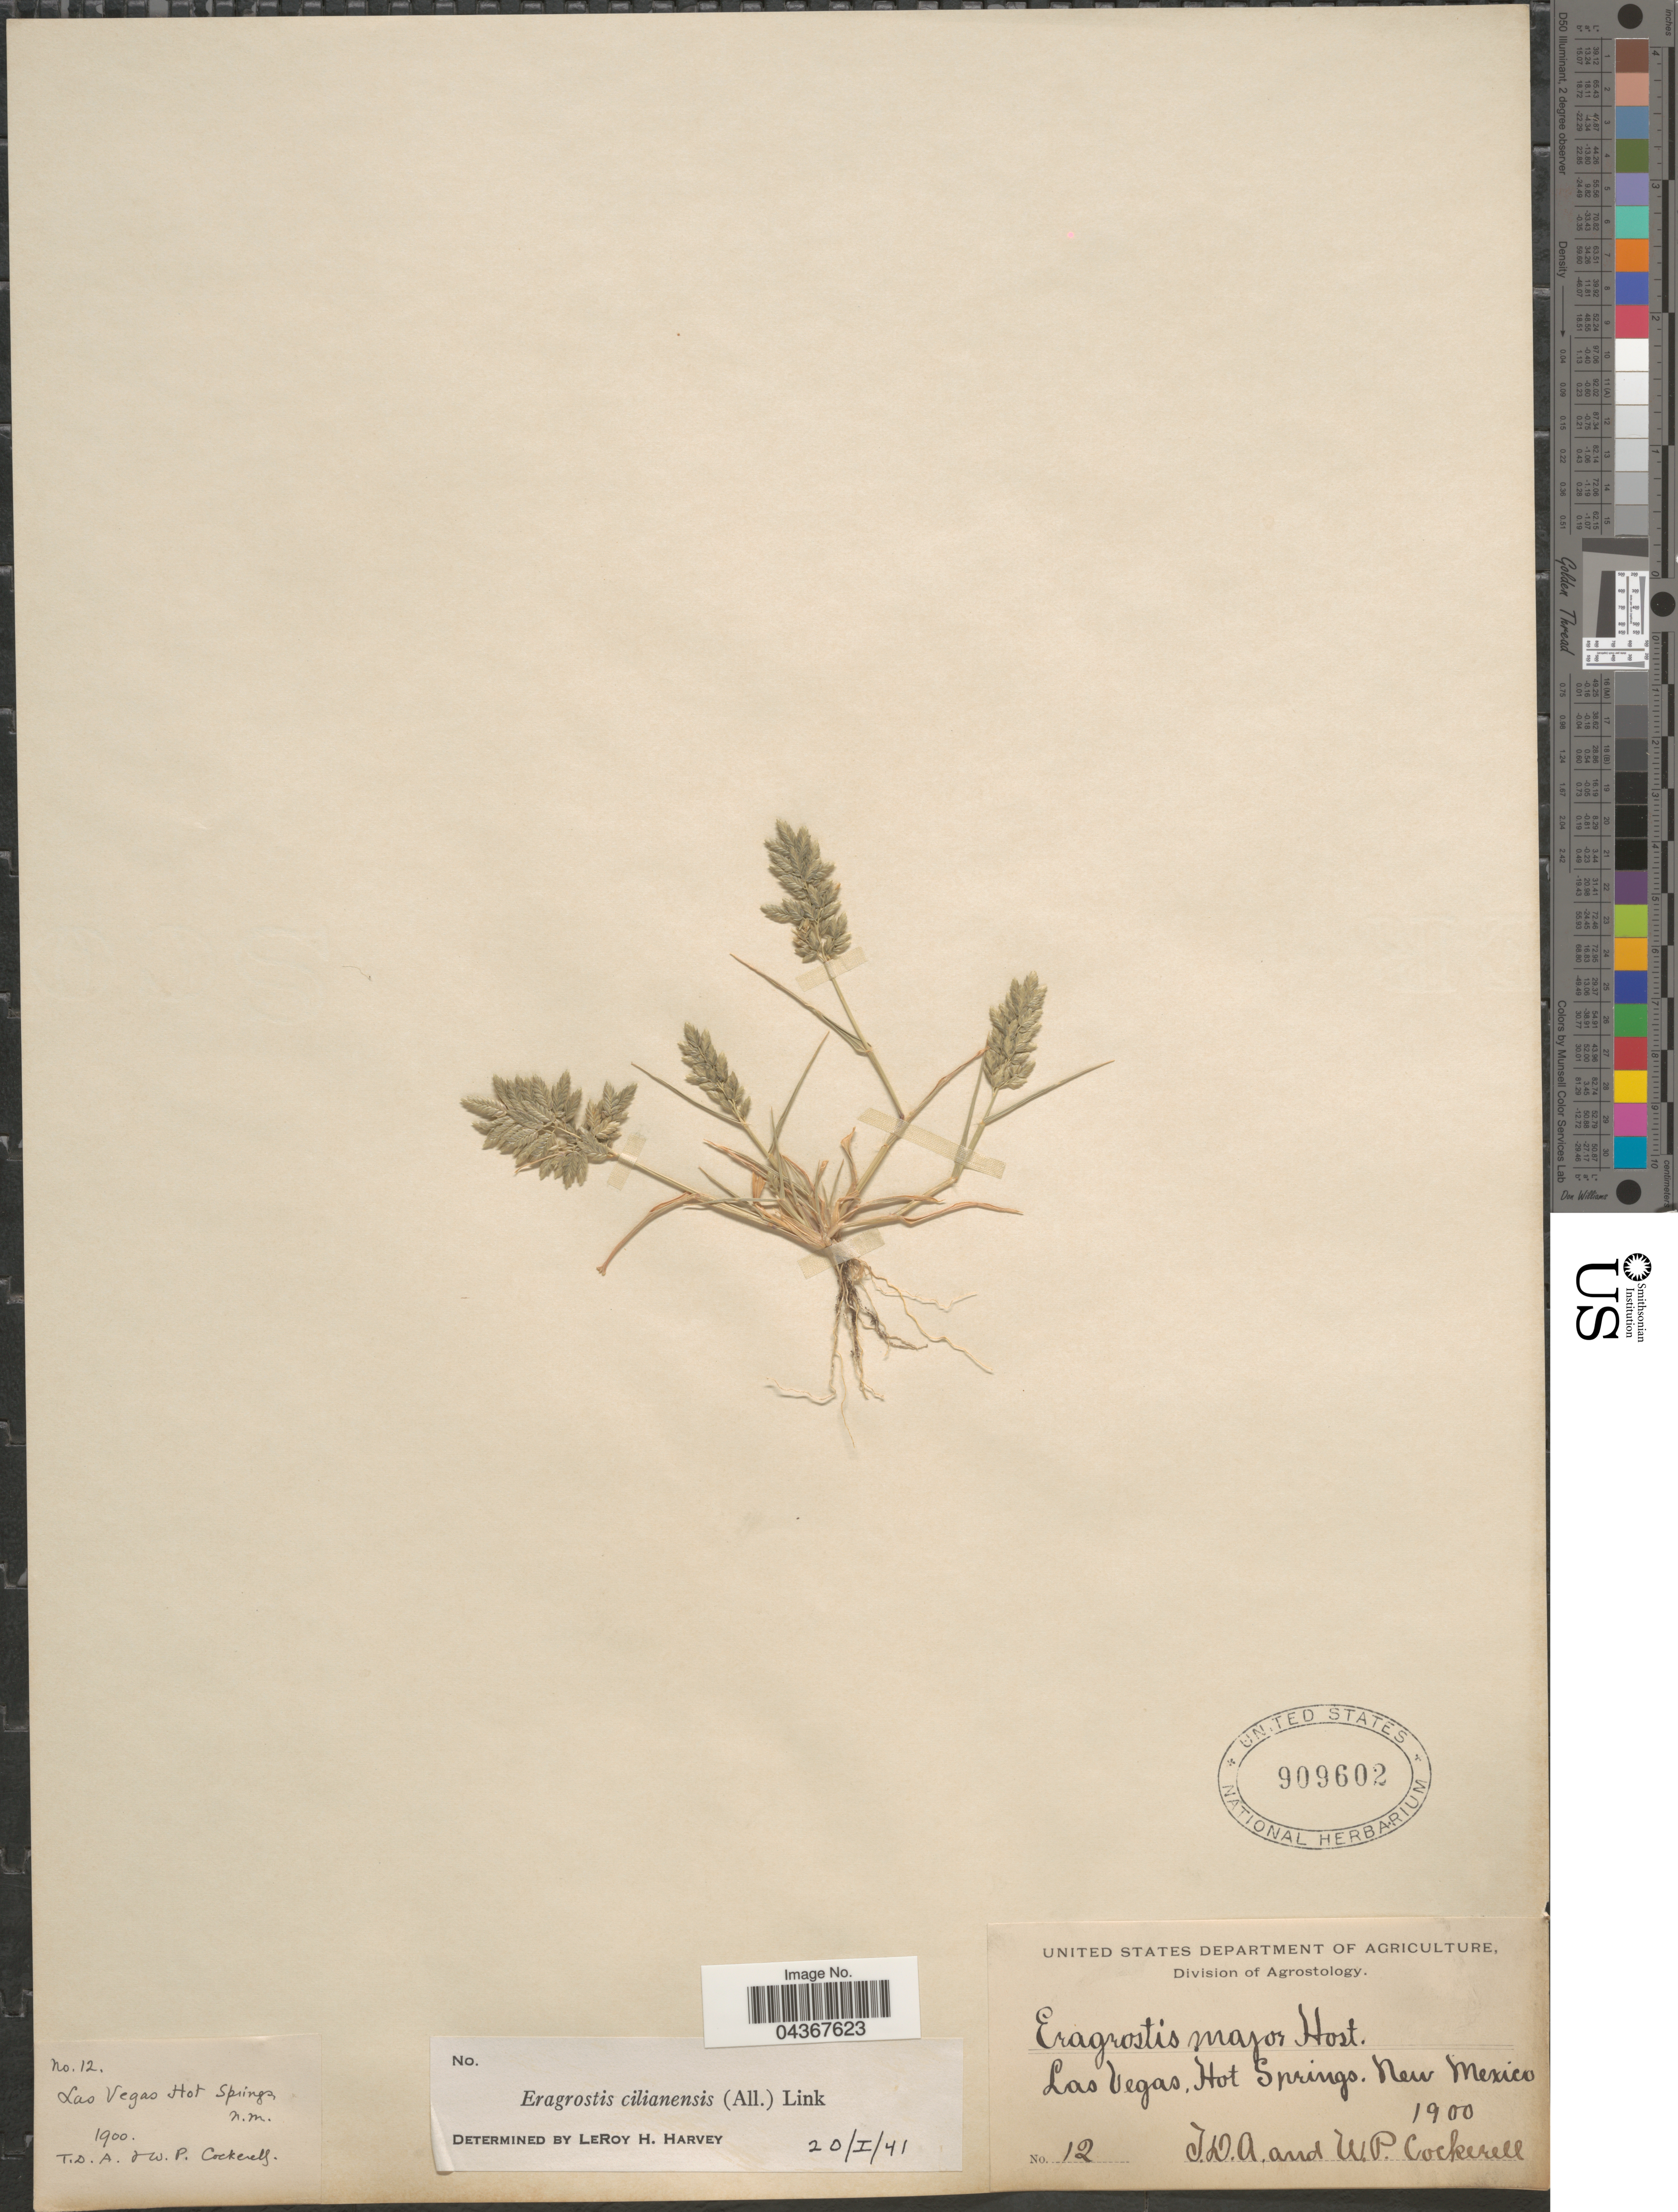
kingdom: Plantae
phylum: Tracheophyta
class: Liliopsida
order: Poales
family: Poaceae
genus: Eragrostis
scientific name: Eragrostis cilianensis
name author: (Bellardi) Vignolo ex Janch.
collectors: T. Cockerell & W. Cockerell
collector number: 12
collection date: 1900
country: United States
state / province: New Mexico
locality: Las Vegas, Hot Springs.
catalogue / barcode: US 909602